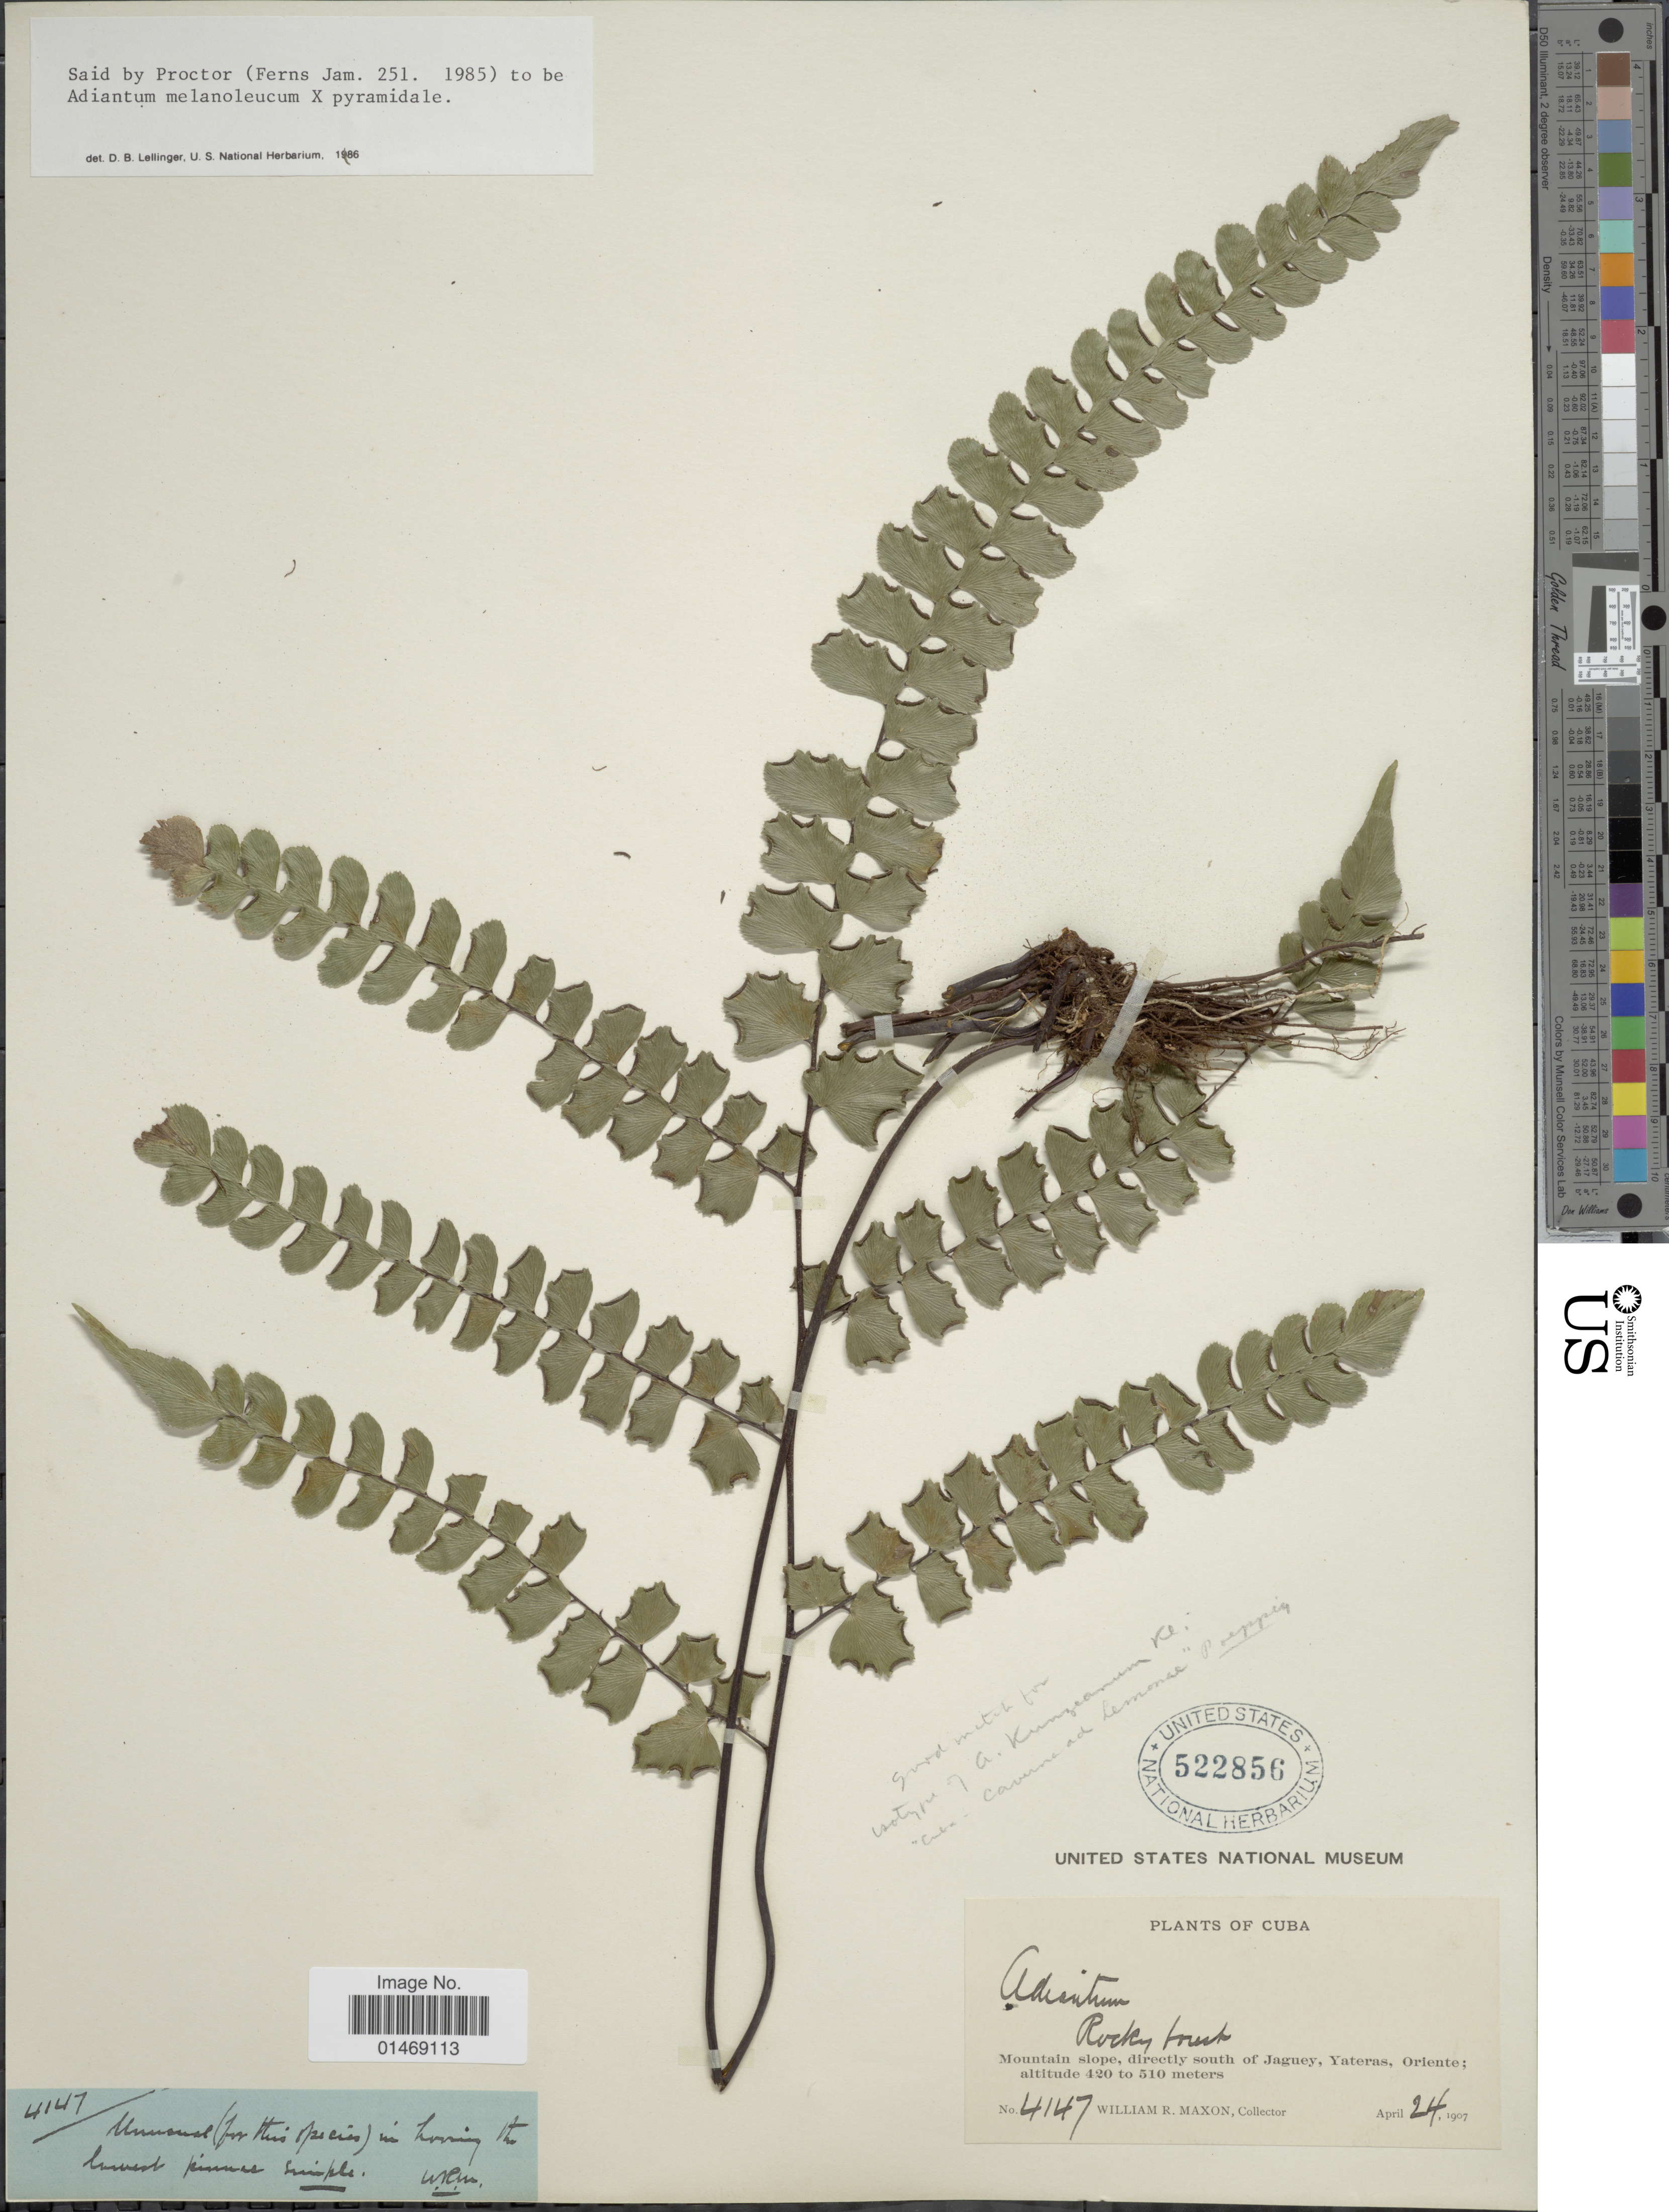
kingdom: Plantae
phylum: Tracheophyta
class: Polypodiopsida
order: Polypodiales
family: Pteridaceae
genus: Adiantum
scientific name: Adiantum melanoleucum x A. pyramidale (L.) Willd.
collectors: W. R. Maxon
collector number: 4147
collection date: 1907-04-24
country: Cuba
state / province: Oriente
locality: Mountain slope, directly south of Jaguey, Yateras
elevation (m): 420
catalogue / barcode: US 522856